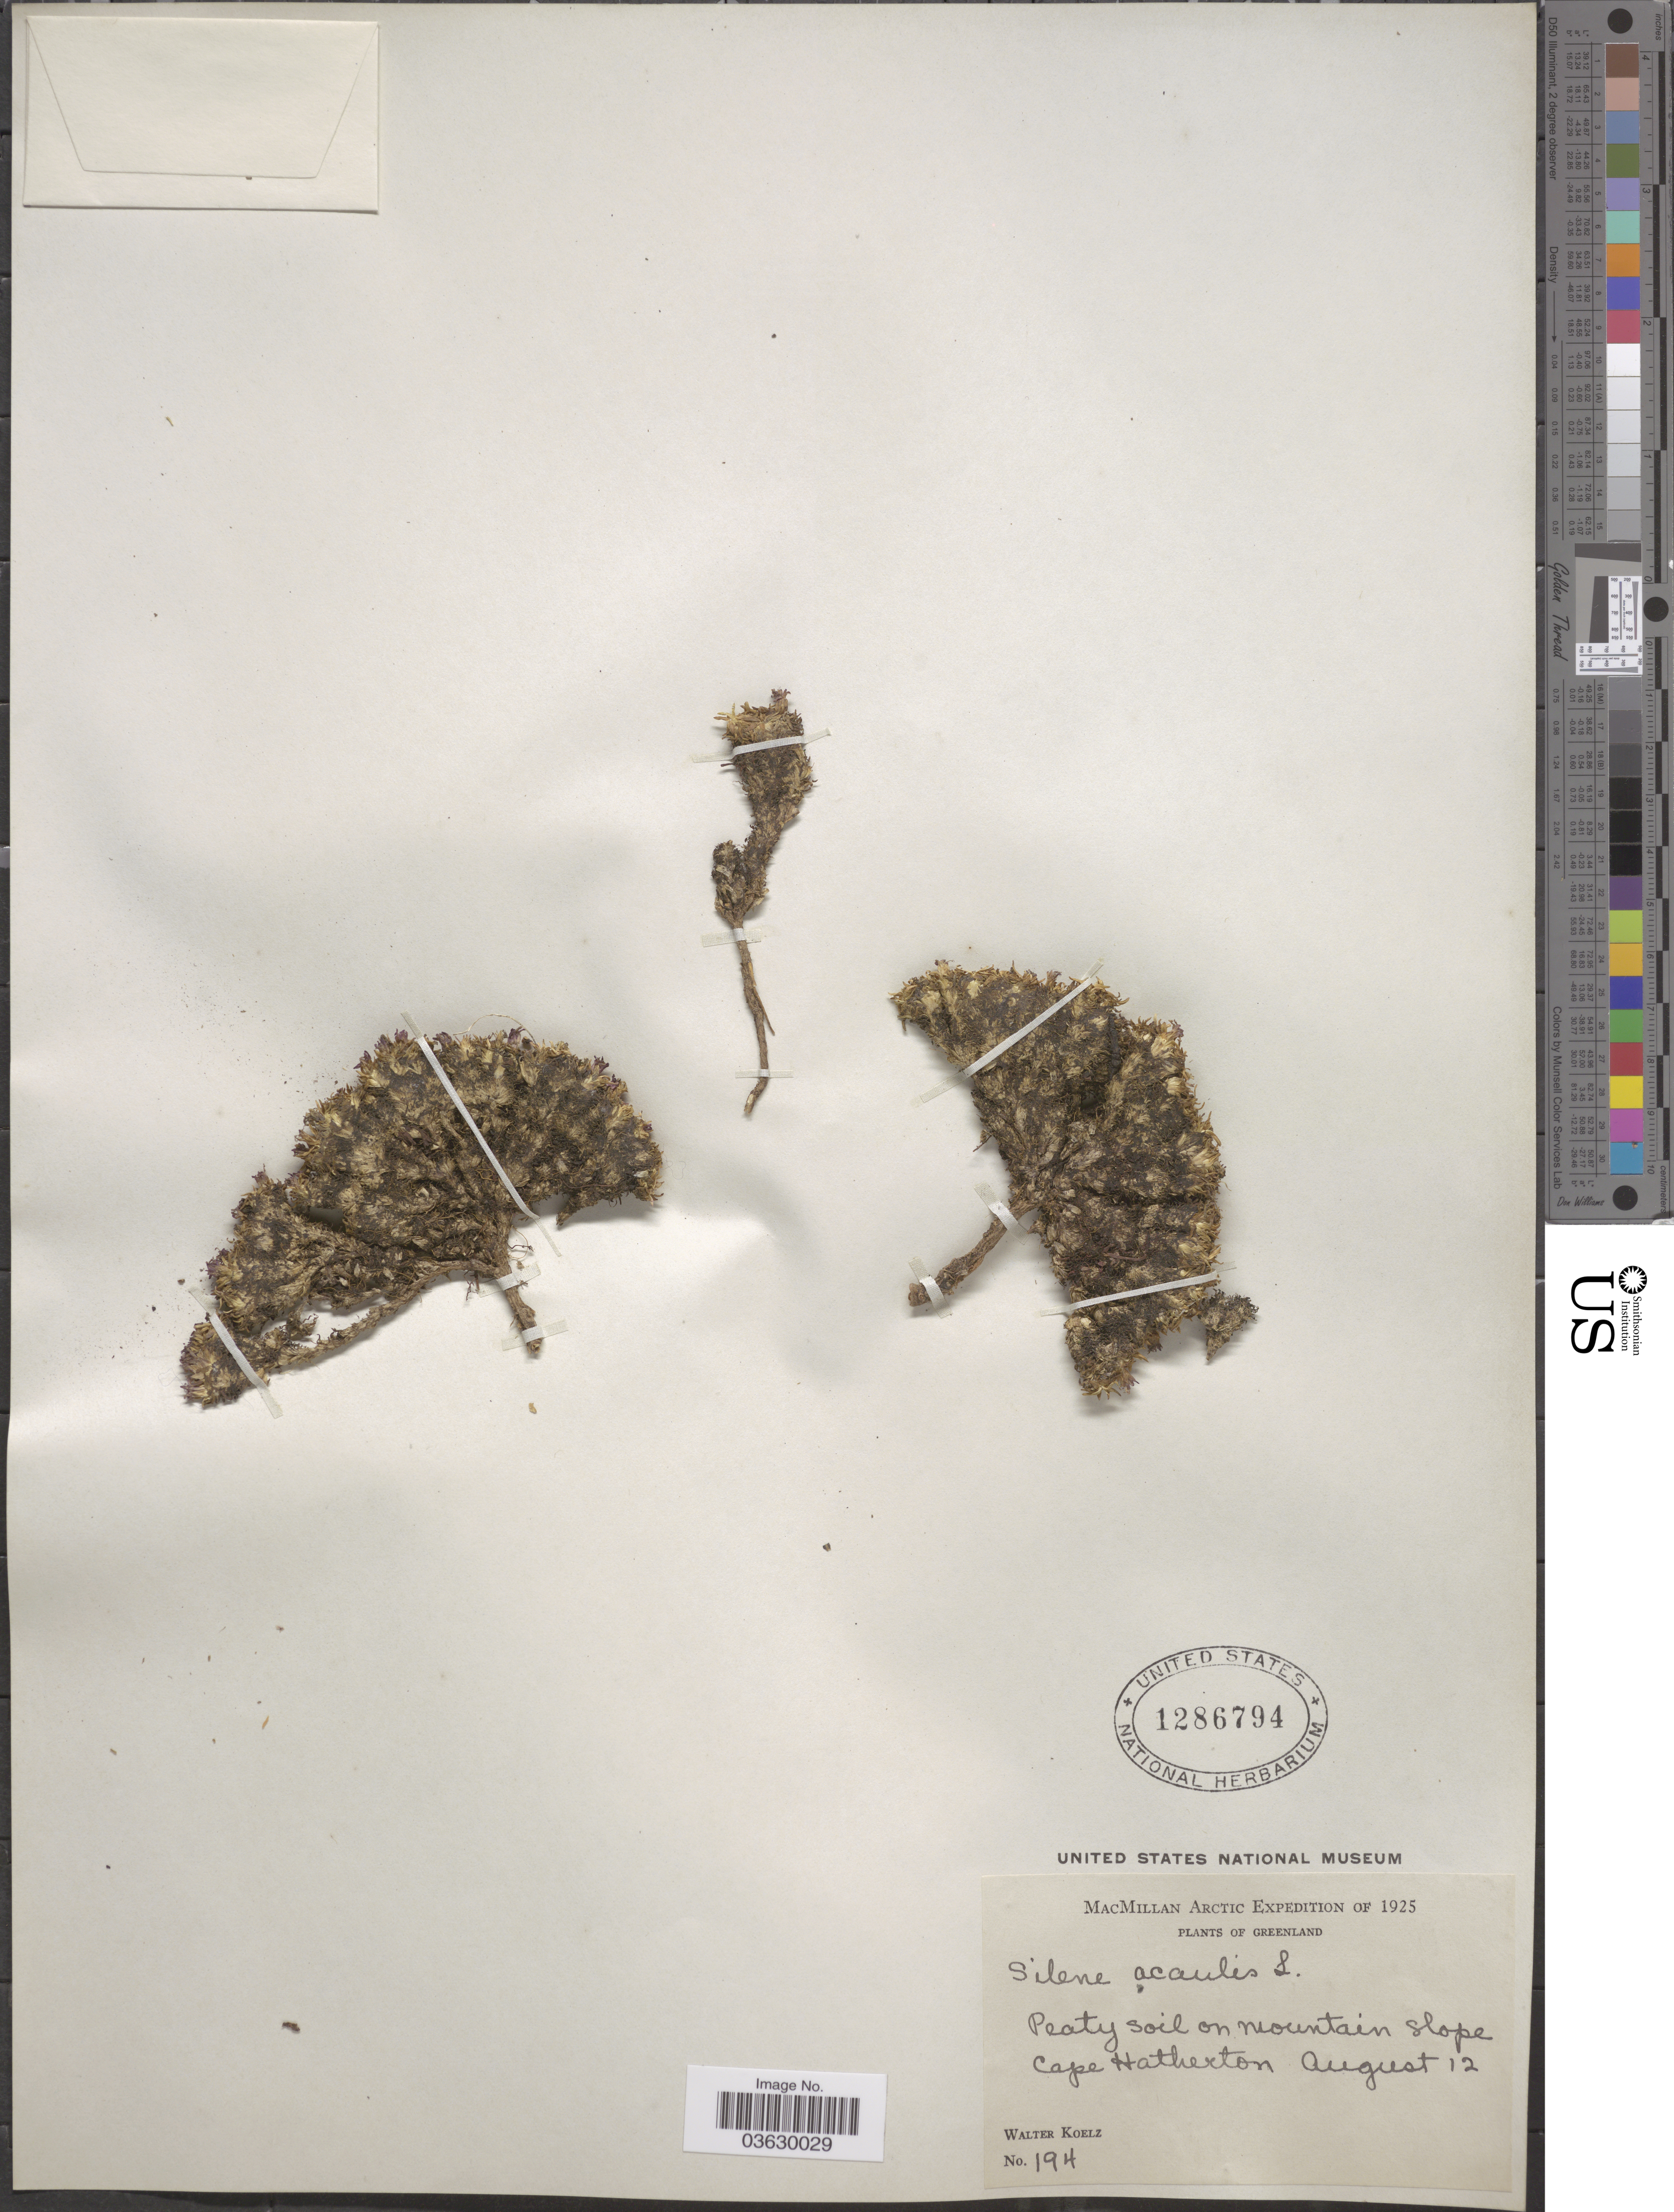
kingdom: Plantae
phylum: Tracheophyta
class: Magnoliopsida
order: Caryophyllales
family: Caryophyllaceae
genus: Silene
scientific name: Silene acaulis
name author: (L.) Jacq.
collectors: W. N. Koelz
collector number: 194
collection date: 1925-08-12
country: Greenland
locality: Mountain slope Cape Hatherton.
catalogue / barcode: US 1286794